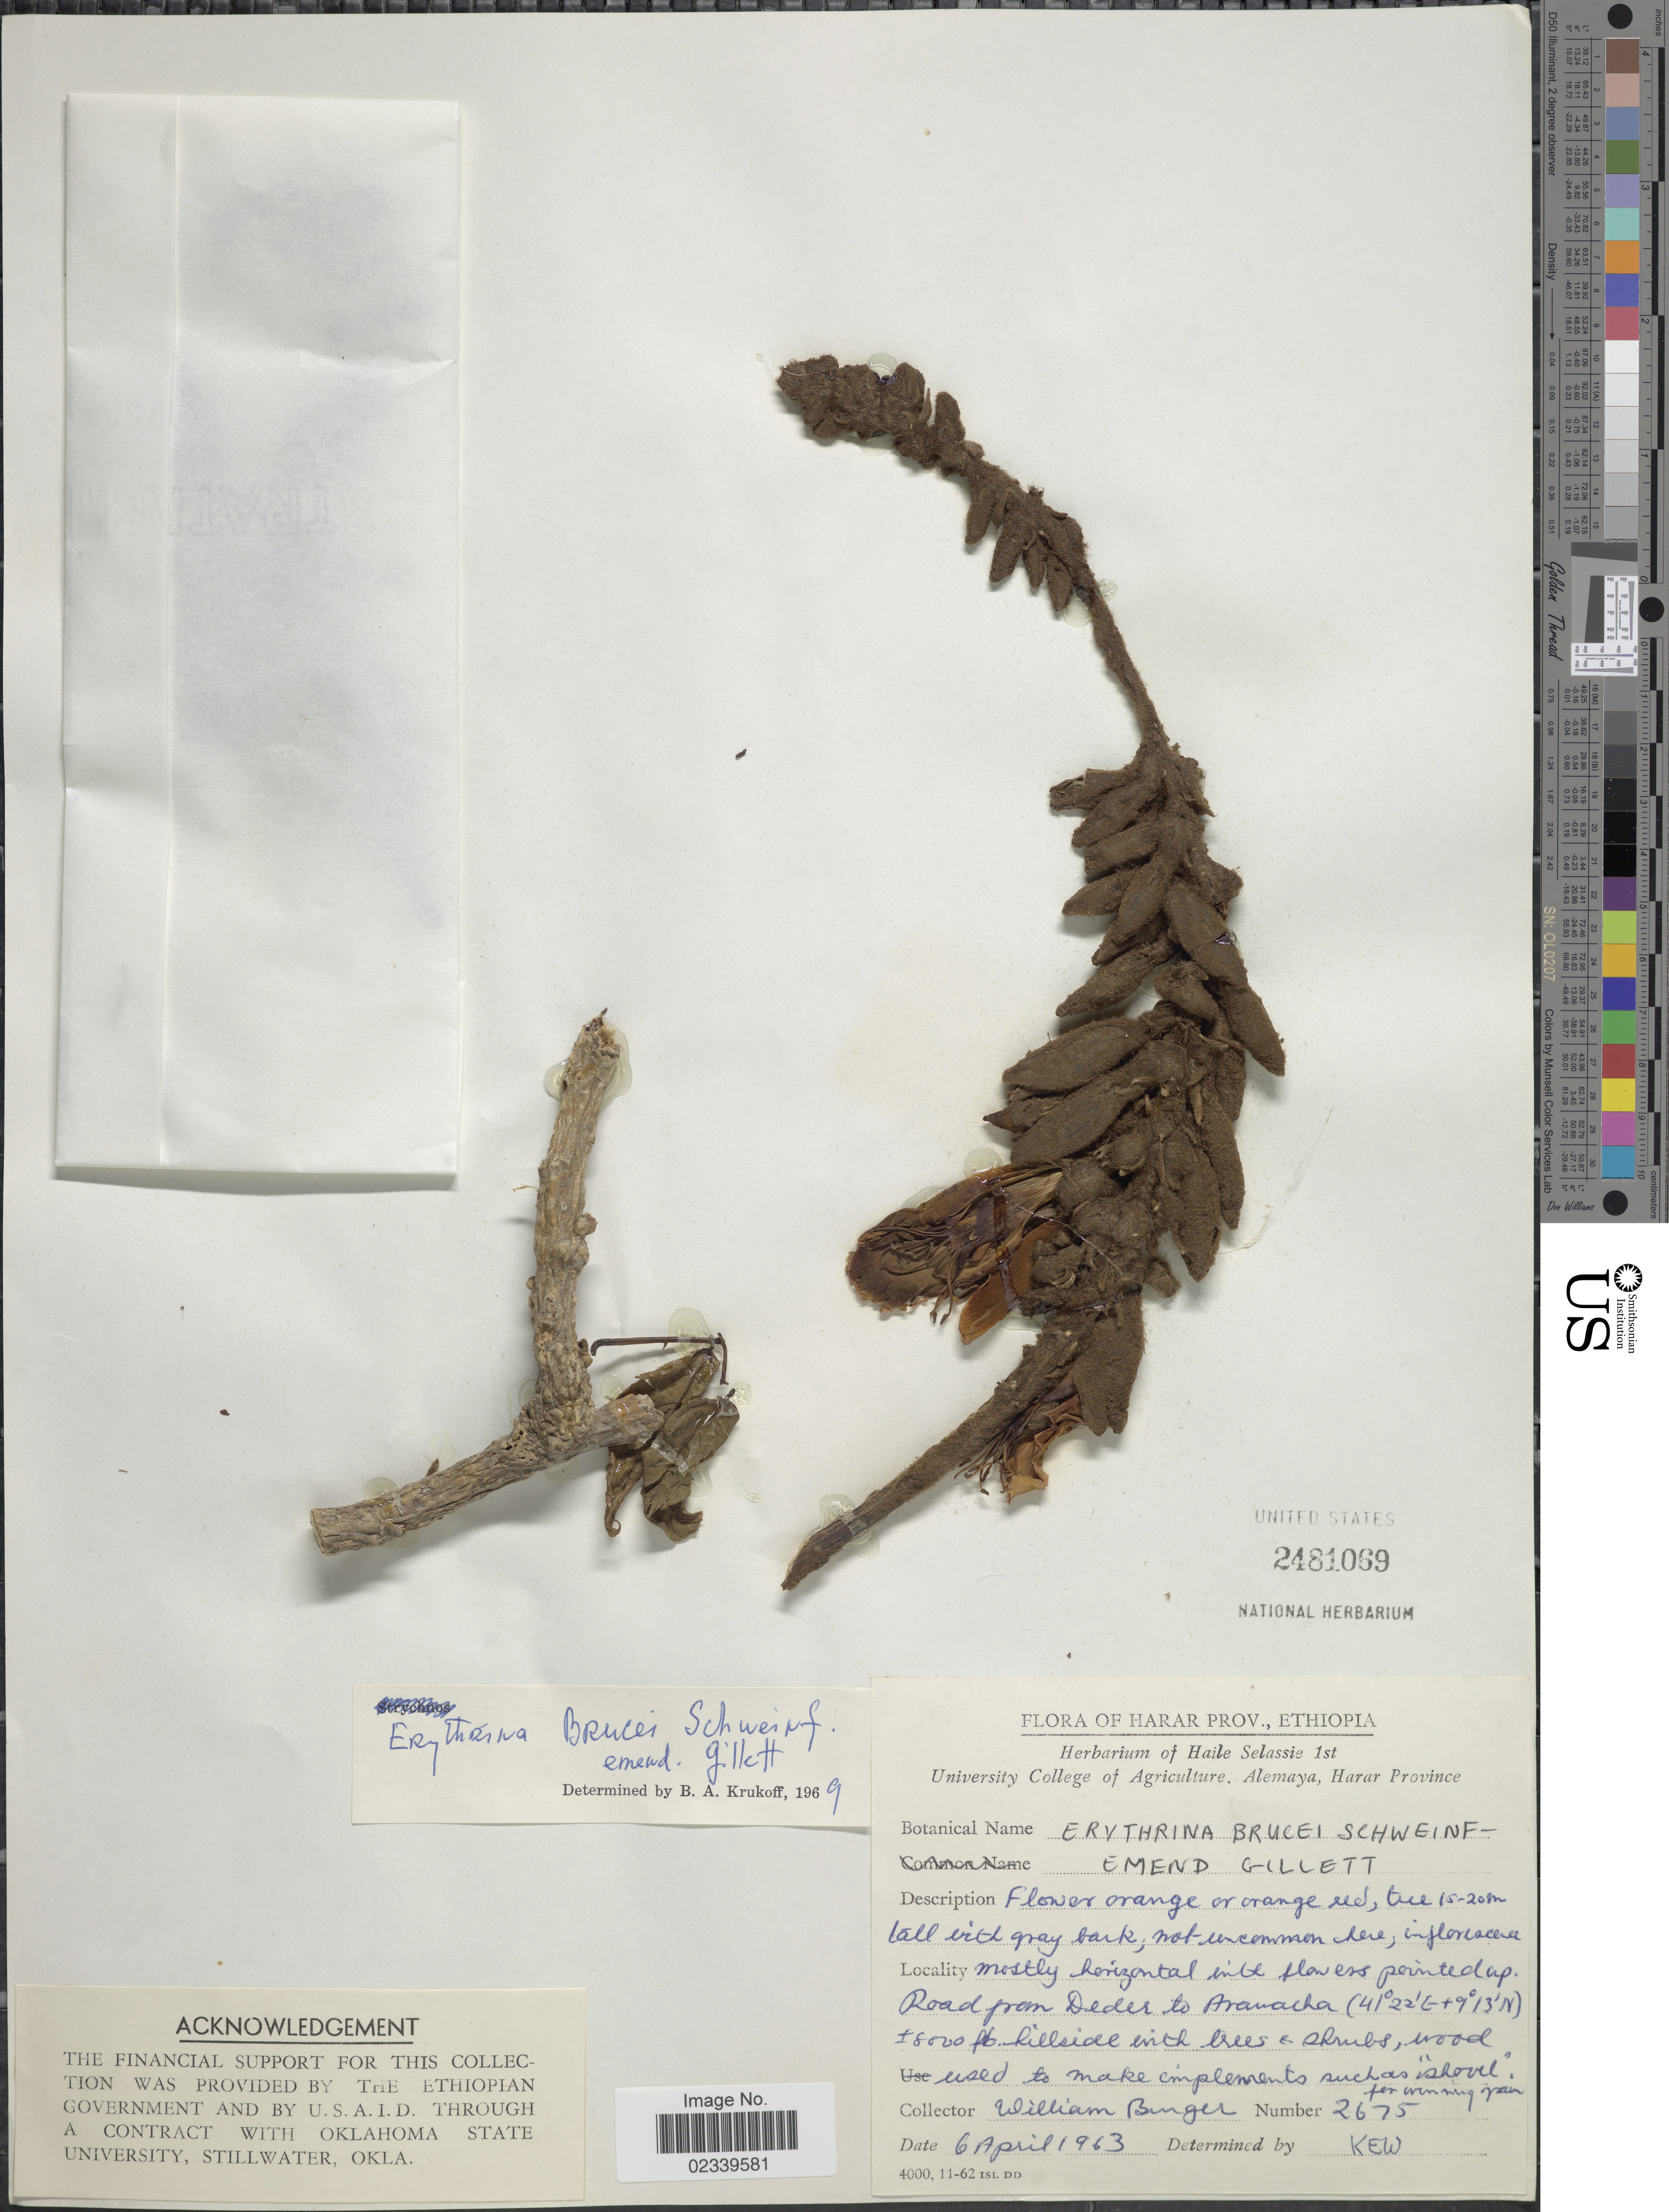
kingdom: Plantae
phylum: Tracheophyta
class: Magnoliopsida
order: Fabales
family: Fabaceae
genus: Erythrina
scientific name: Erythrina brucei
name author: Schweinf.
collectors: W. Burger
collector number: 2675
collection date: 1963-04-06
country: Ethiopia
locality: Harar Prov. Ethiopia, Road from Deder to Aravacha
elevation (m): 2438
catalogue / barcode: US 2481069